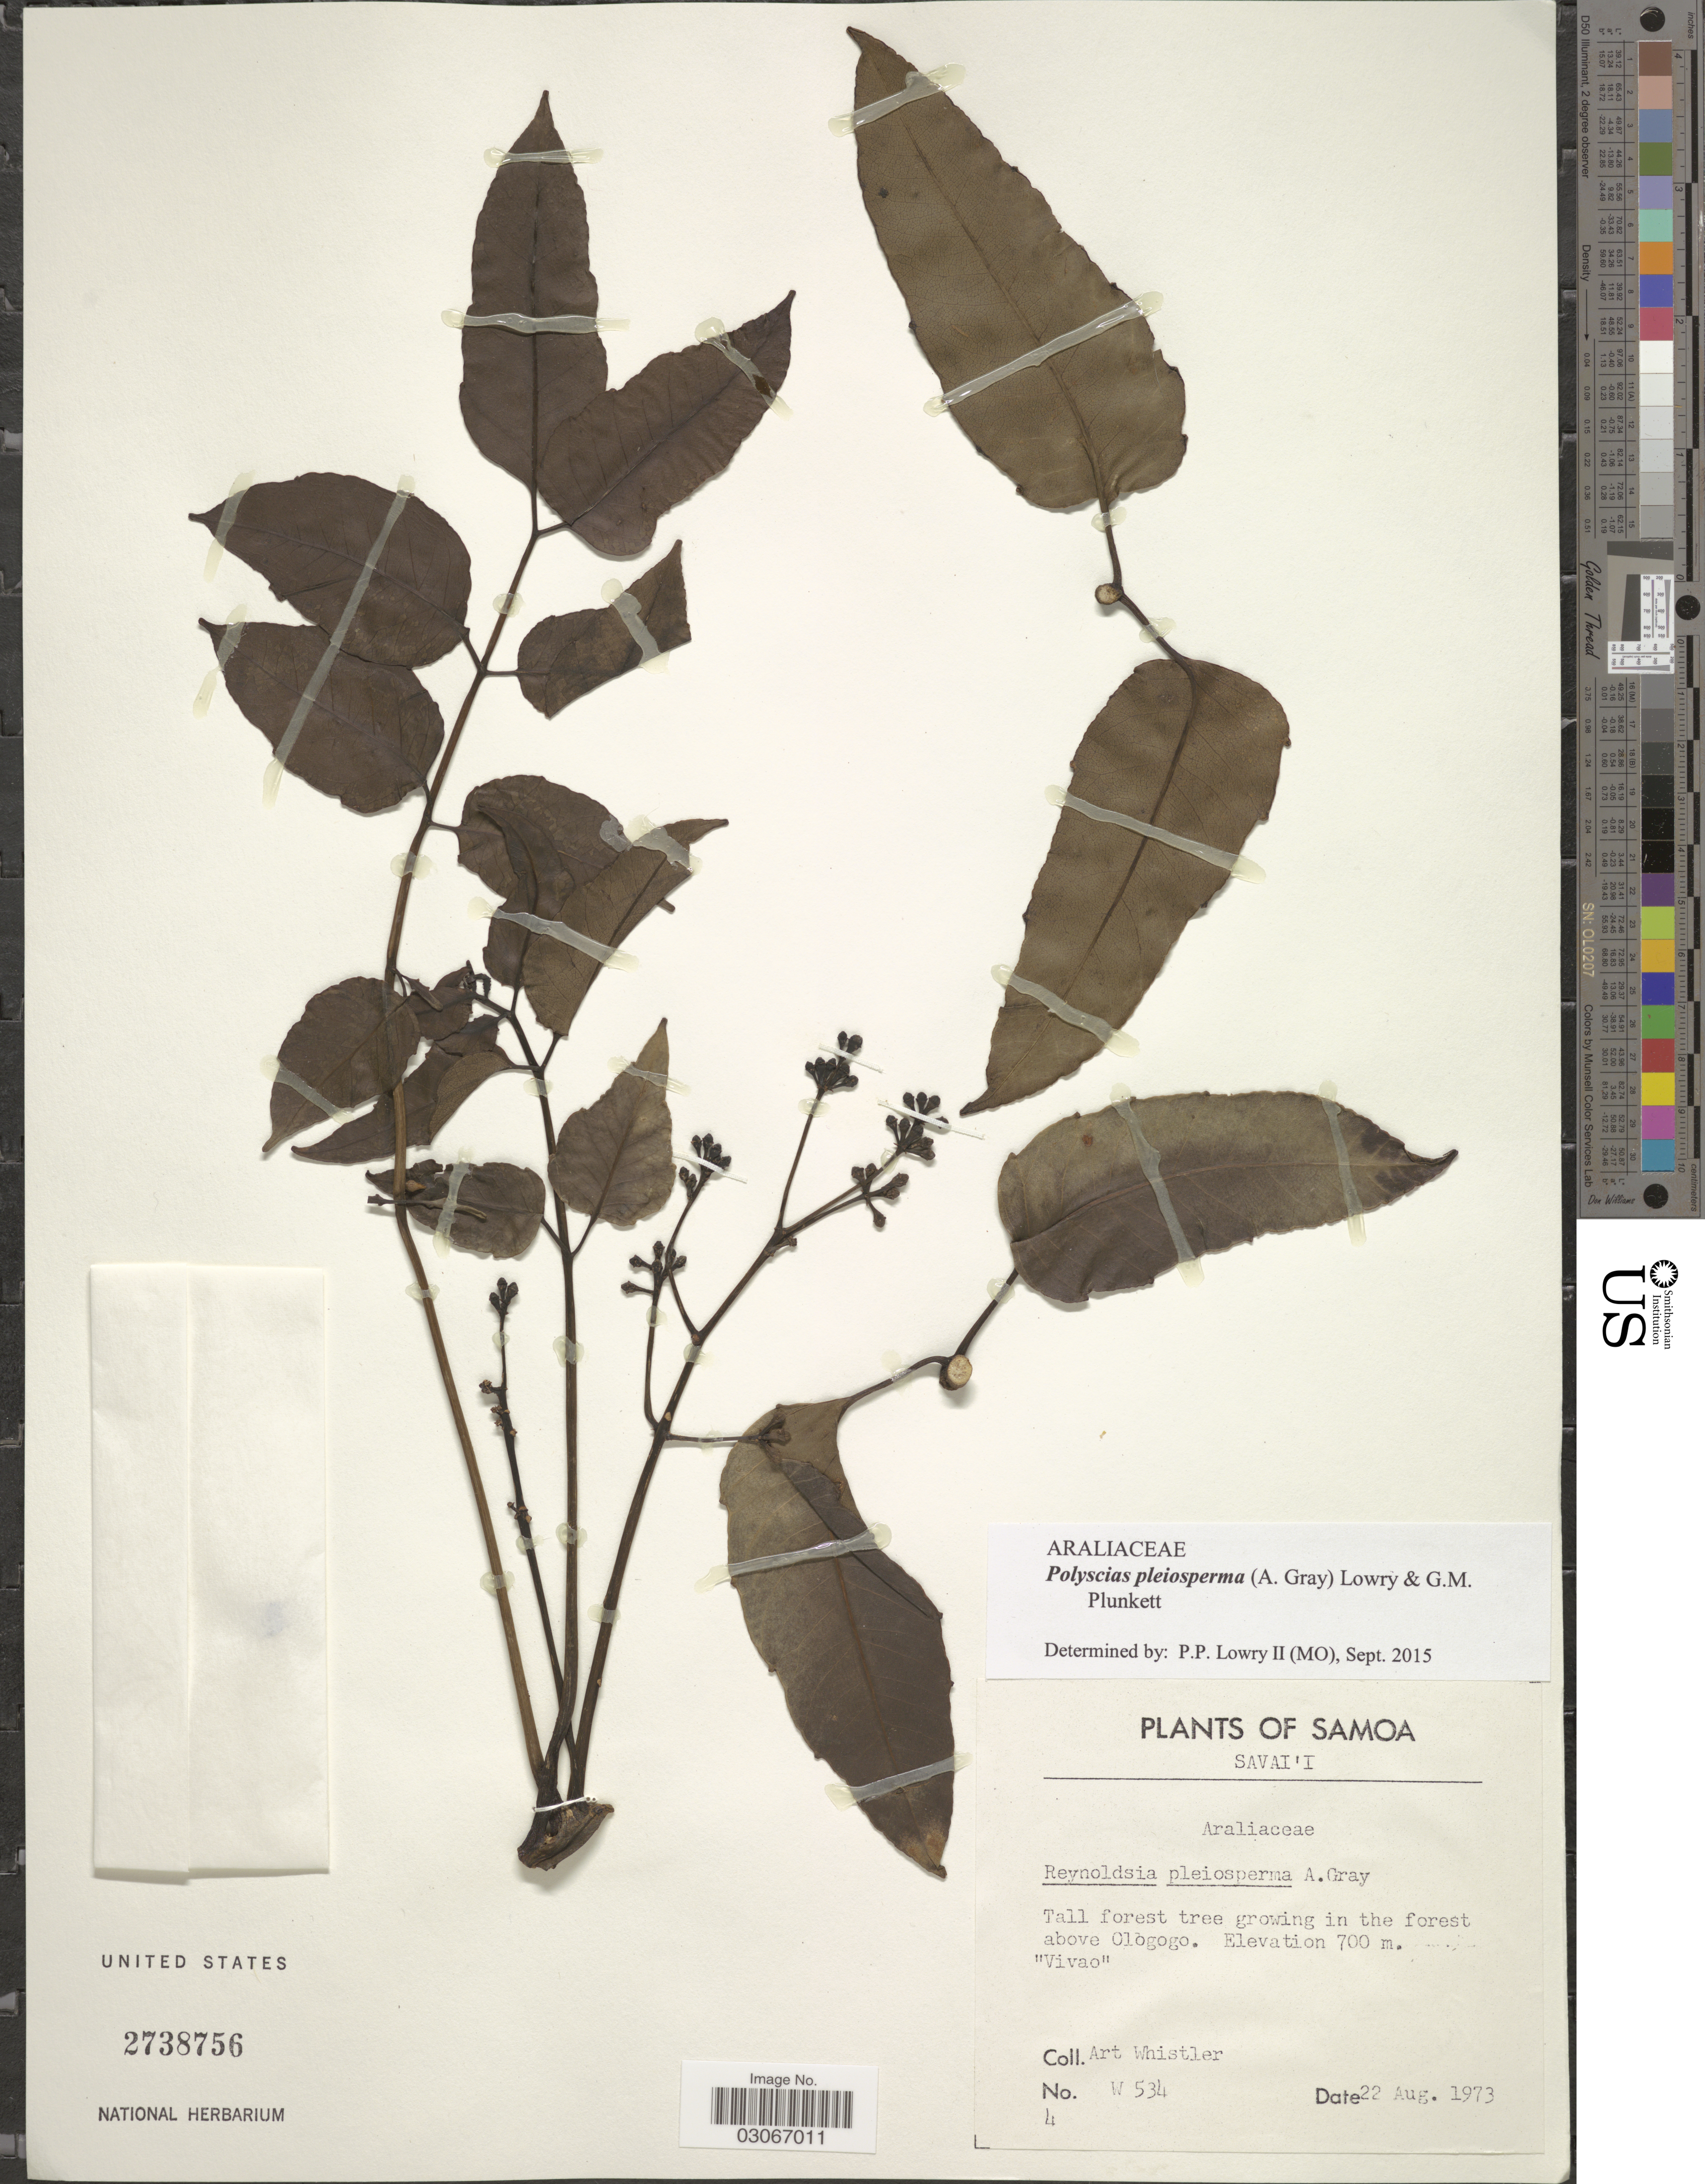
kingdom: Plantae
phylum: Tracheophyta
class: Magnoliopsida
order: Apiales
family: Araliaceae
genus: Polyscias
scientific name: Polyscias pleiosperma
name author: (A. Gray) Lowry & G. M. Plunkett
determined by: Lowry, P. P., (MO), Missouri Botanical Garden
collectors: A. Whistler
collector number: W534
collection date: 1973-08-22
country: Samoa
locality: Samoa. Savai'i. Tall forest tree growing in the forest above Ologogo.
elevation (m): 700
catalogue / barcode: US 2738756